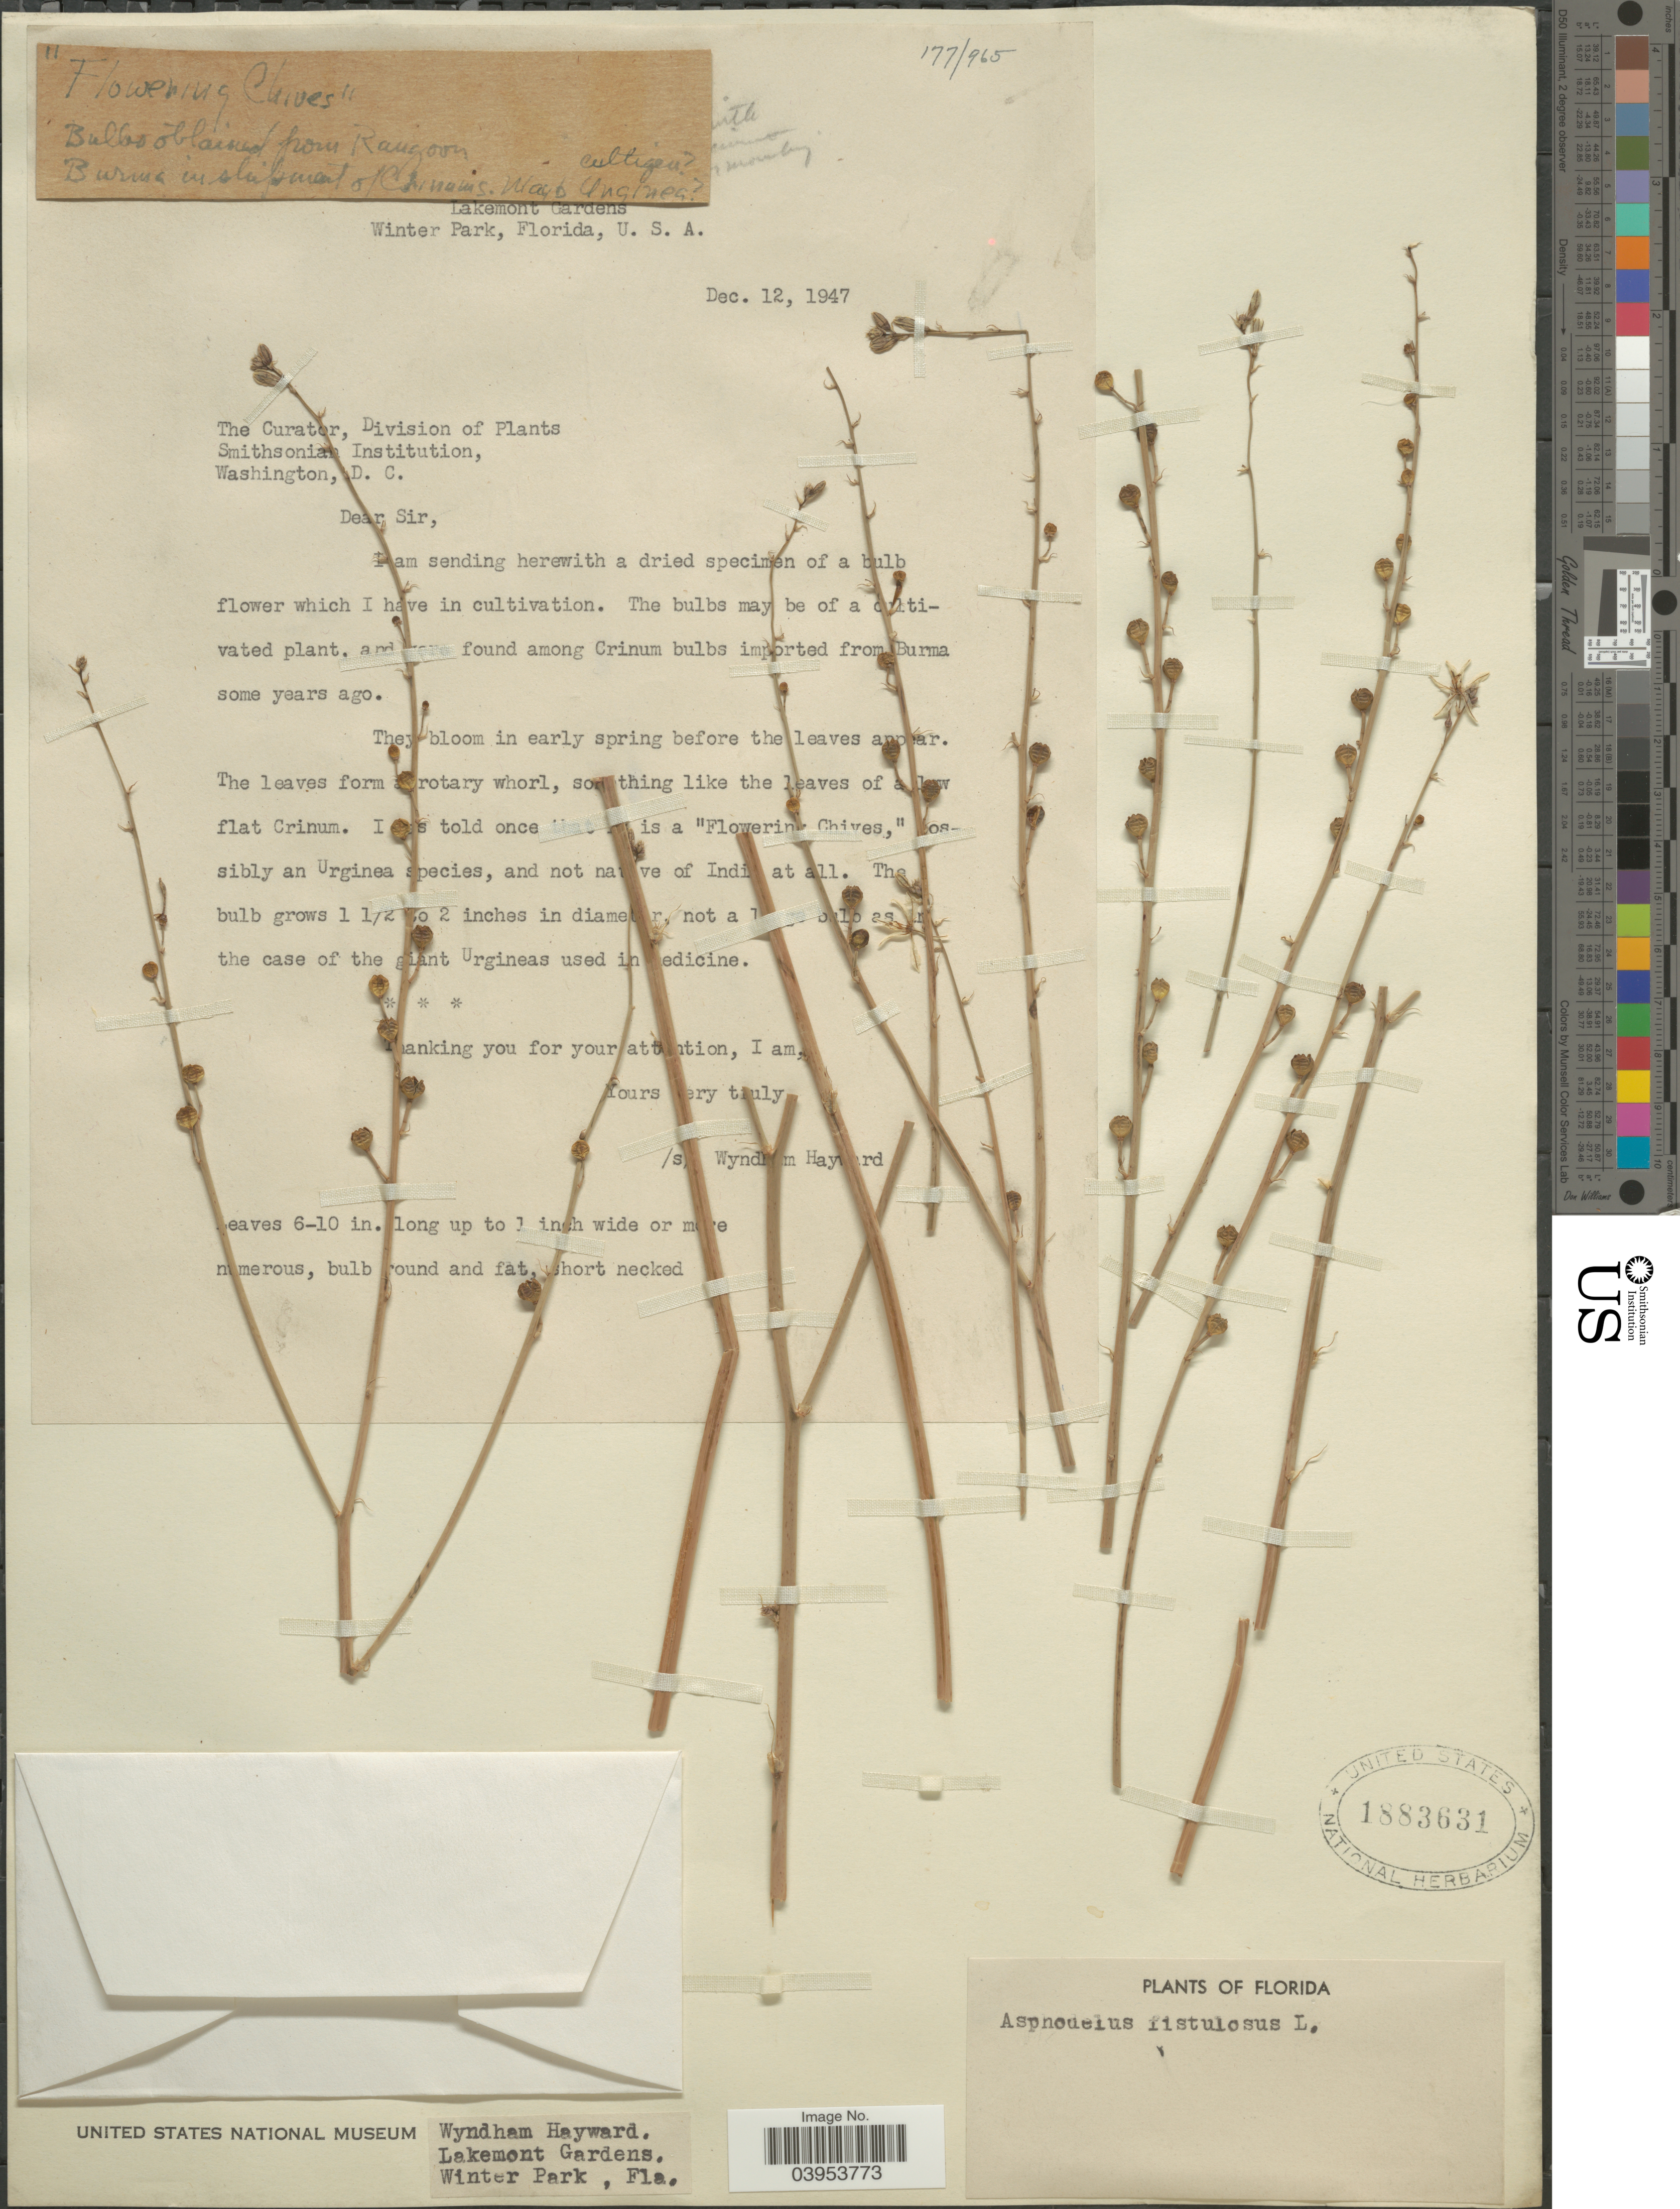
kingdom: Plantae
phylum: Tracheophyta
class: Liliopsida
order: Asparagales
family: Asphodelaceae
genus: Asphodelus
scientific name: Asphodelus fistulosus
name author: L.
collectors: W. Hayward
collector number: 177/965?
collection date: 1947-12-12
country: United States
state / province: Florida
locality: Wyndham Hayward, Lakemont Gardens, Winter Park.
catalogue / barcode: US 1883631